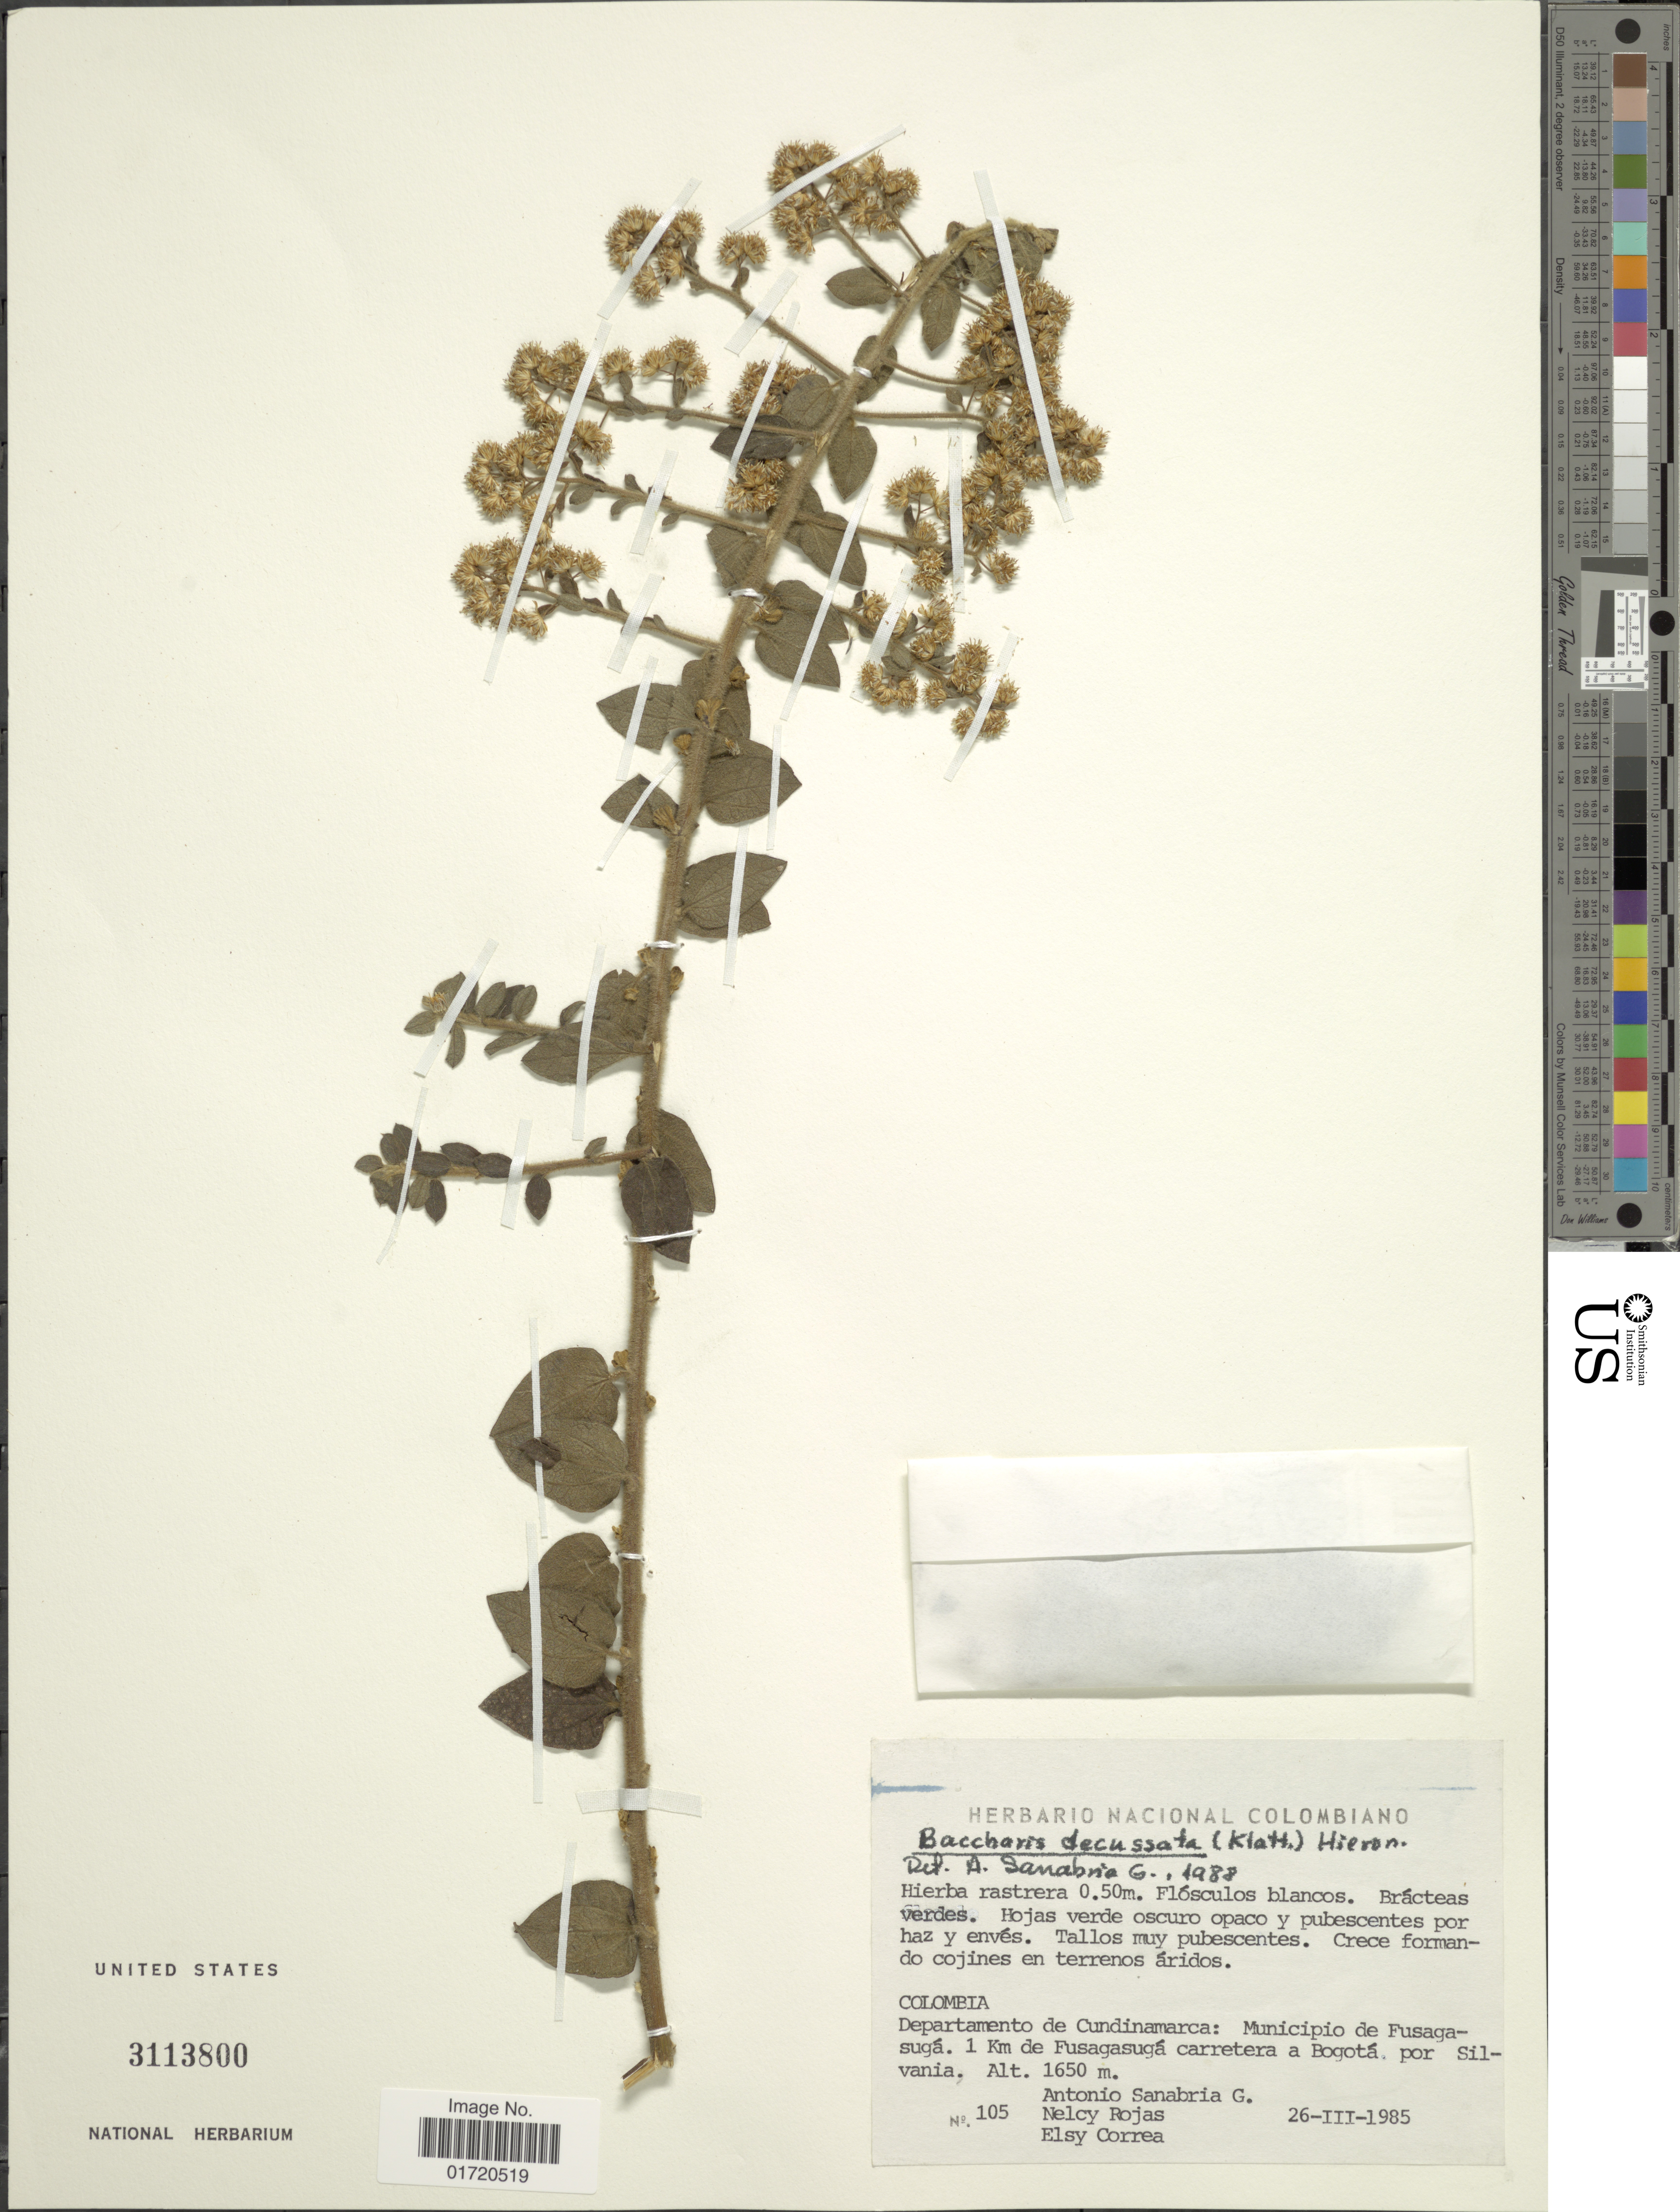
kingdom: Plantae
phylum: Tracheophyta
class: Magnoliopsida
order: Asterales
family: Asteraceae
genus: Baccharis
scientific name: Baccharis decussata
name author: (Klatt) Hieron.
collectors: A. Sanabria G., N. Rojas & E. Correa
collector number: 105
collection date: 1985-03-26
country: Colombia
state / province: Cundinamarca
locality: Municipio de Fusagasuga. 1 km de Fusagasuca carretera a Bogota, por Silvania.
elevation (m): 1650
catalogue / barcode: US 3113800